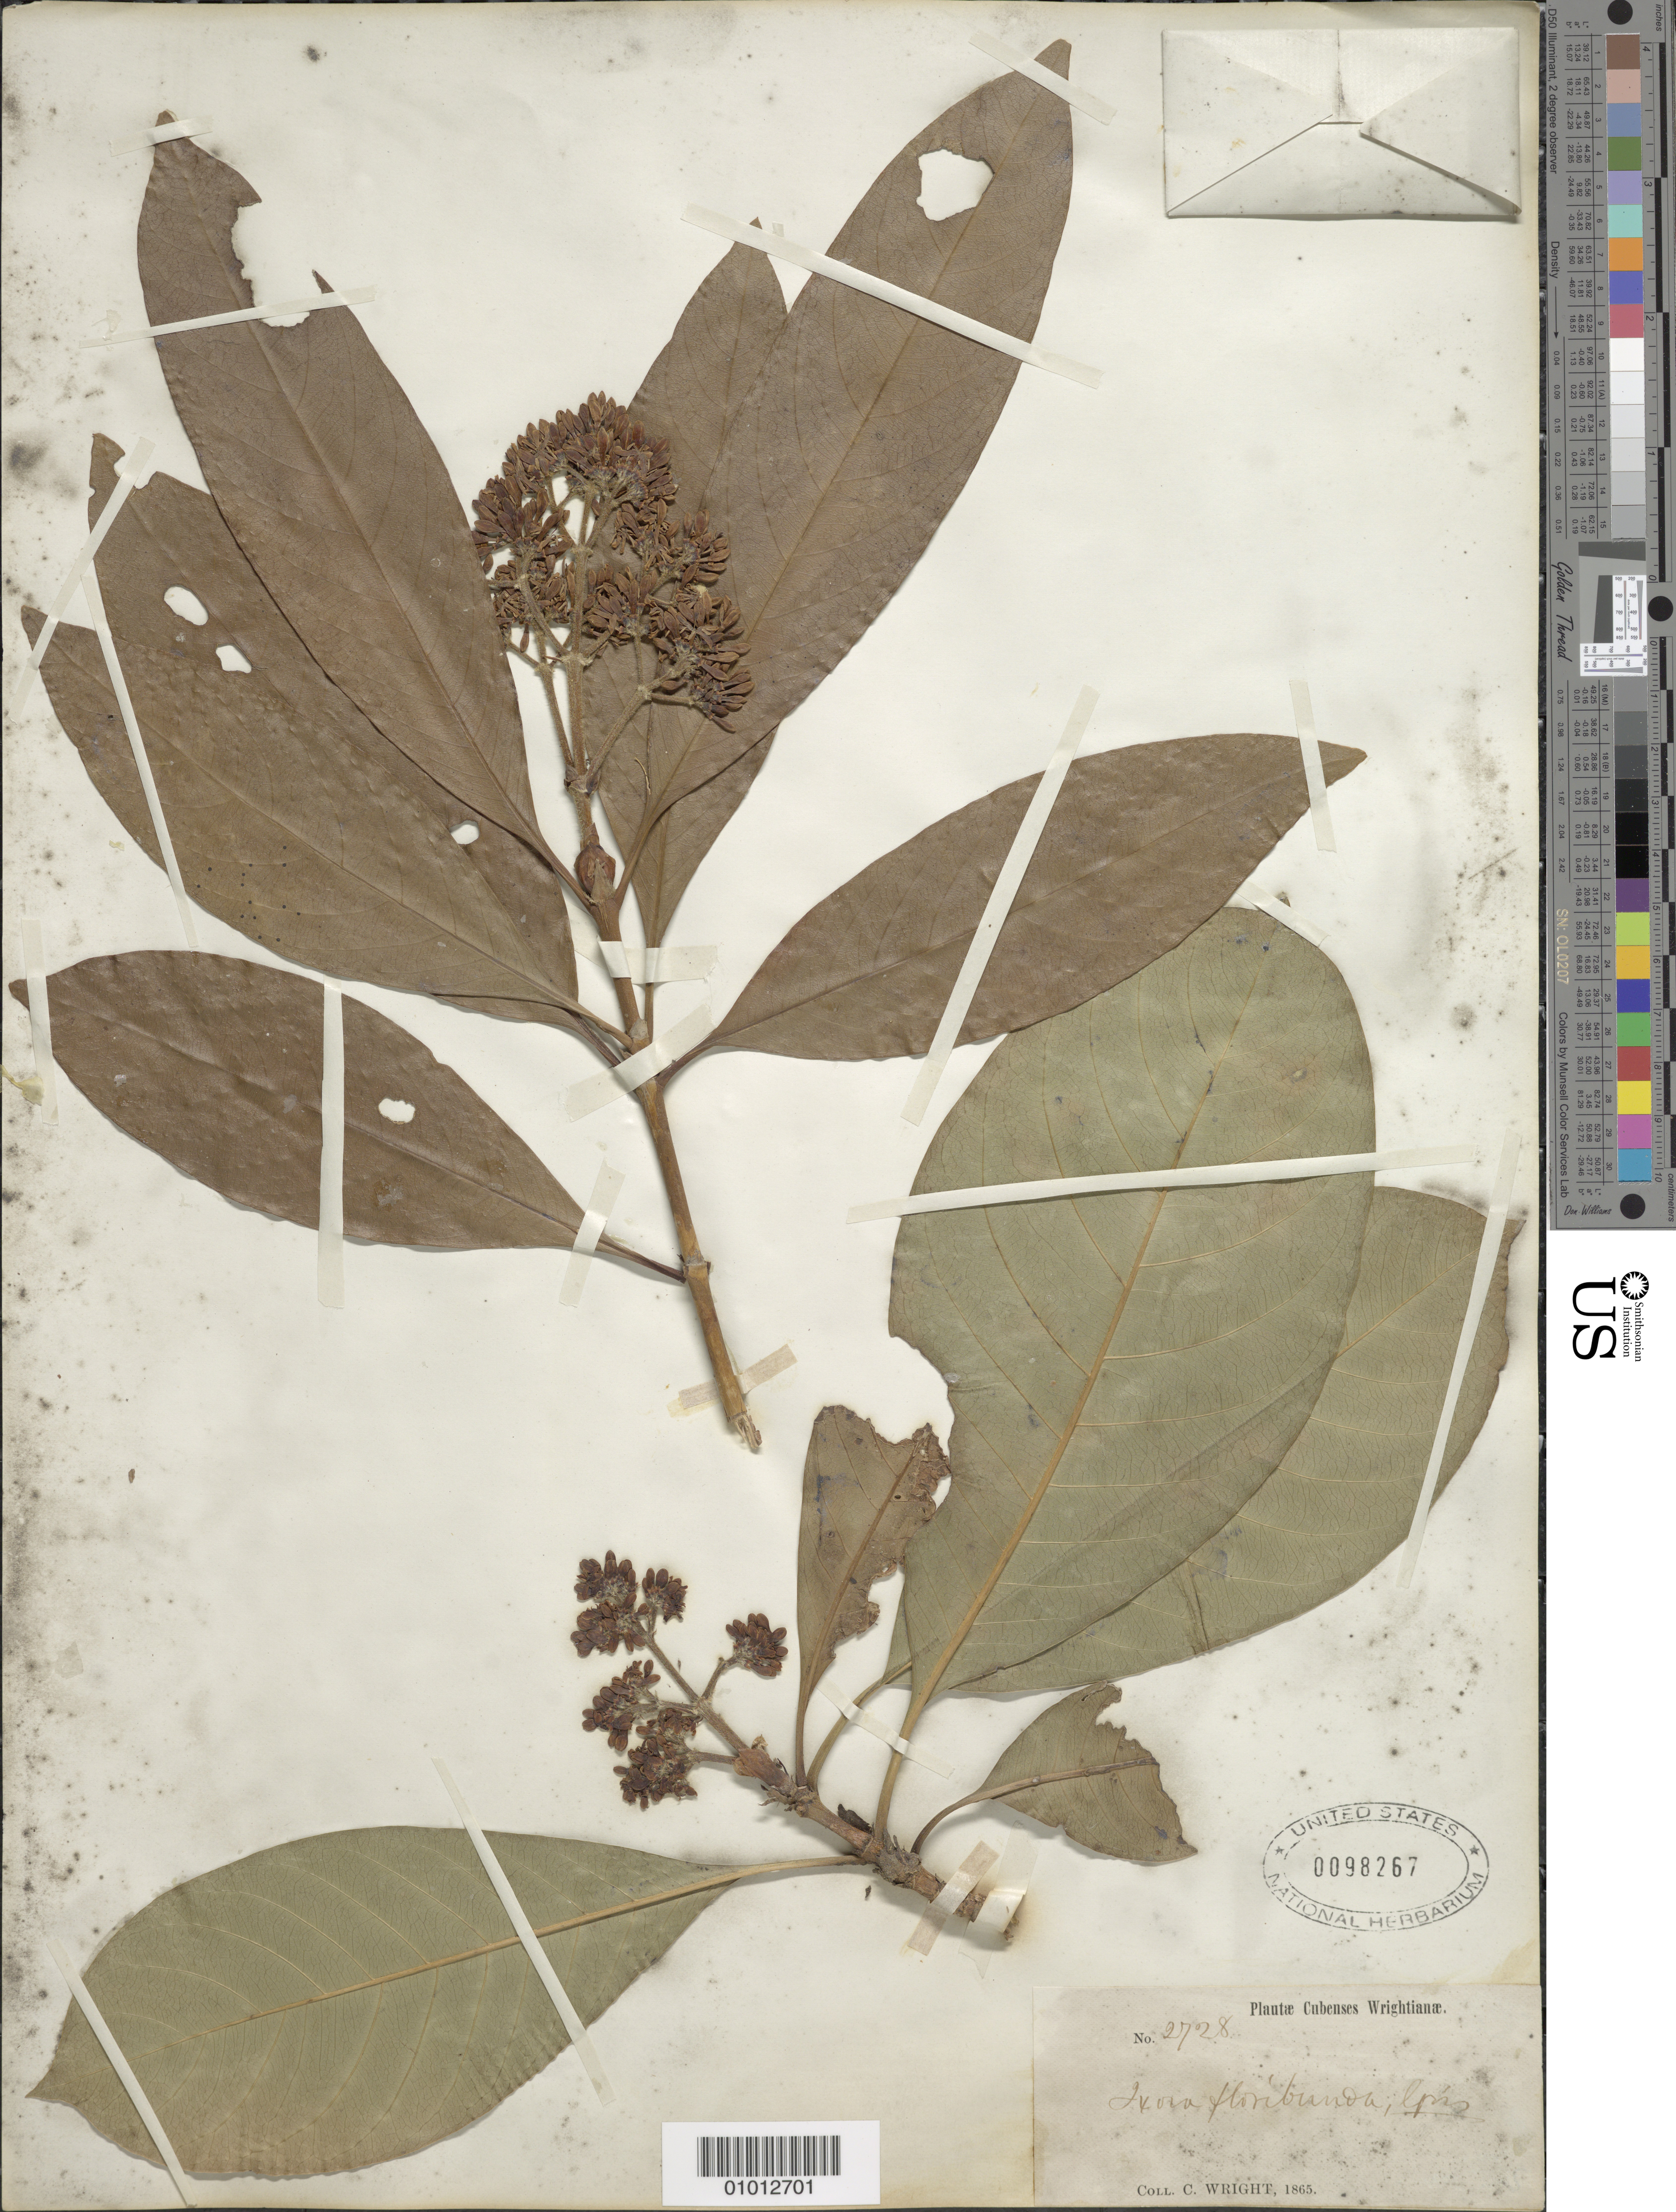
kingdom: Plantae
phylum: Tracheophyta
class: Magnoliopsida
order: Gentianales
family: Rubiaceae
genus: Ixora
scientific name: Ixora floribunda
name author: (A. Rich.) Griseb.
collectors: C. Wright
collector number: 2728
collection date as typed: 1865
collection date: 1865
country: Cuba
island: Cuba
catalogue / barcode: US 98267